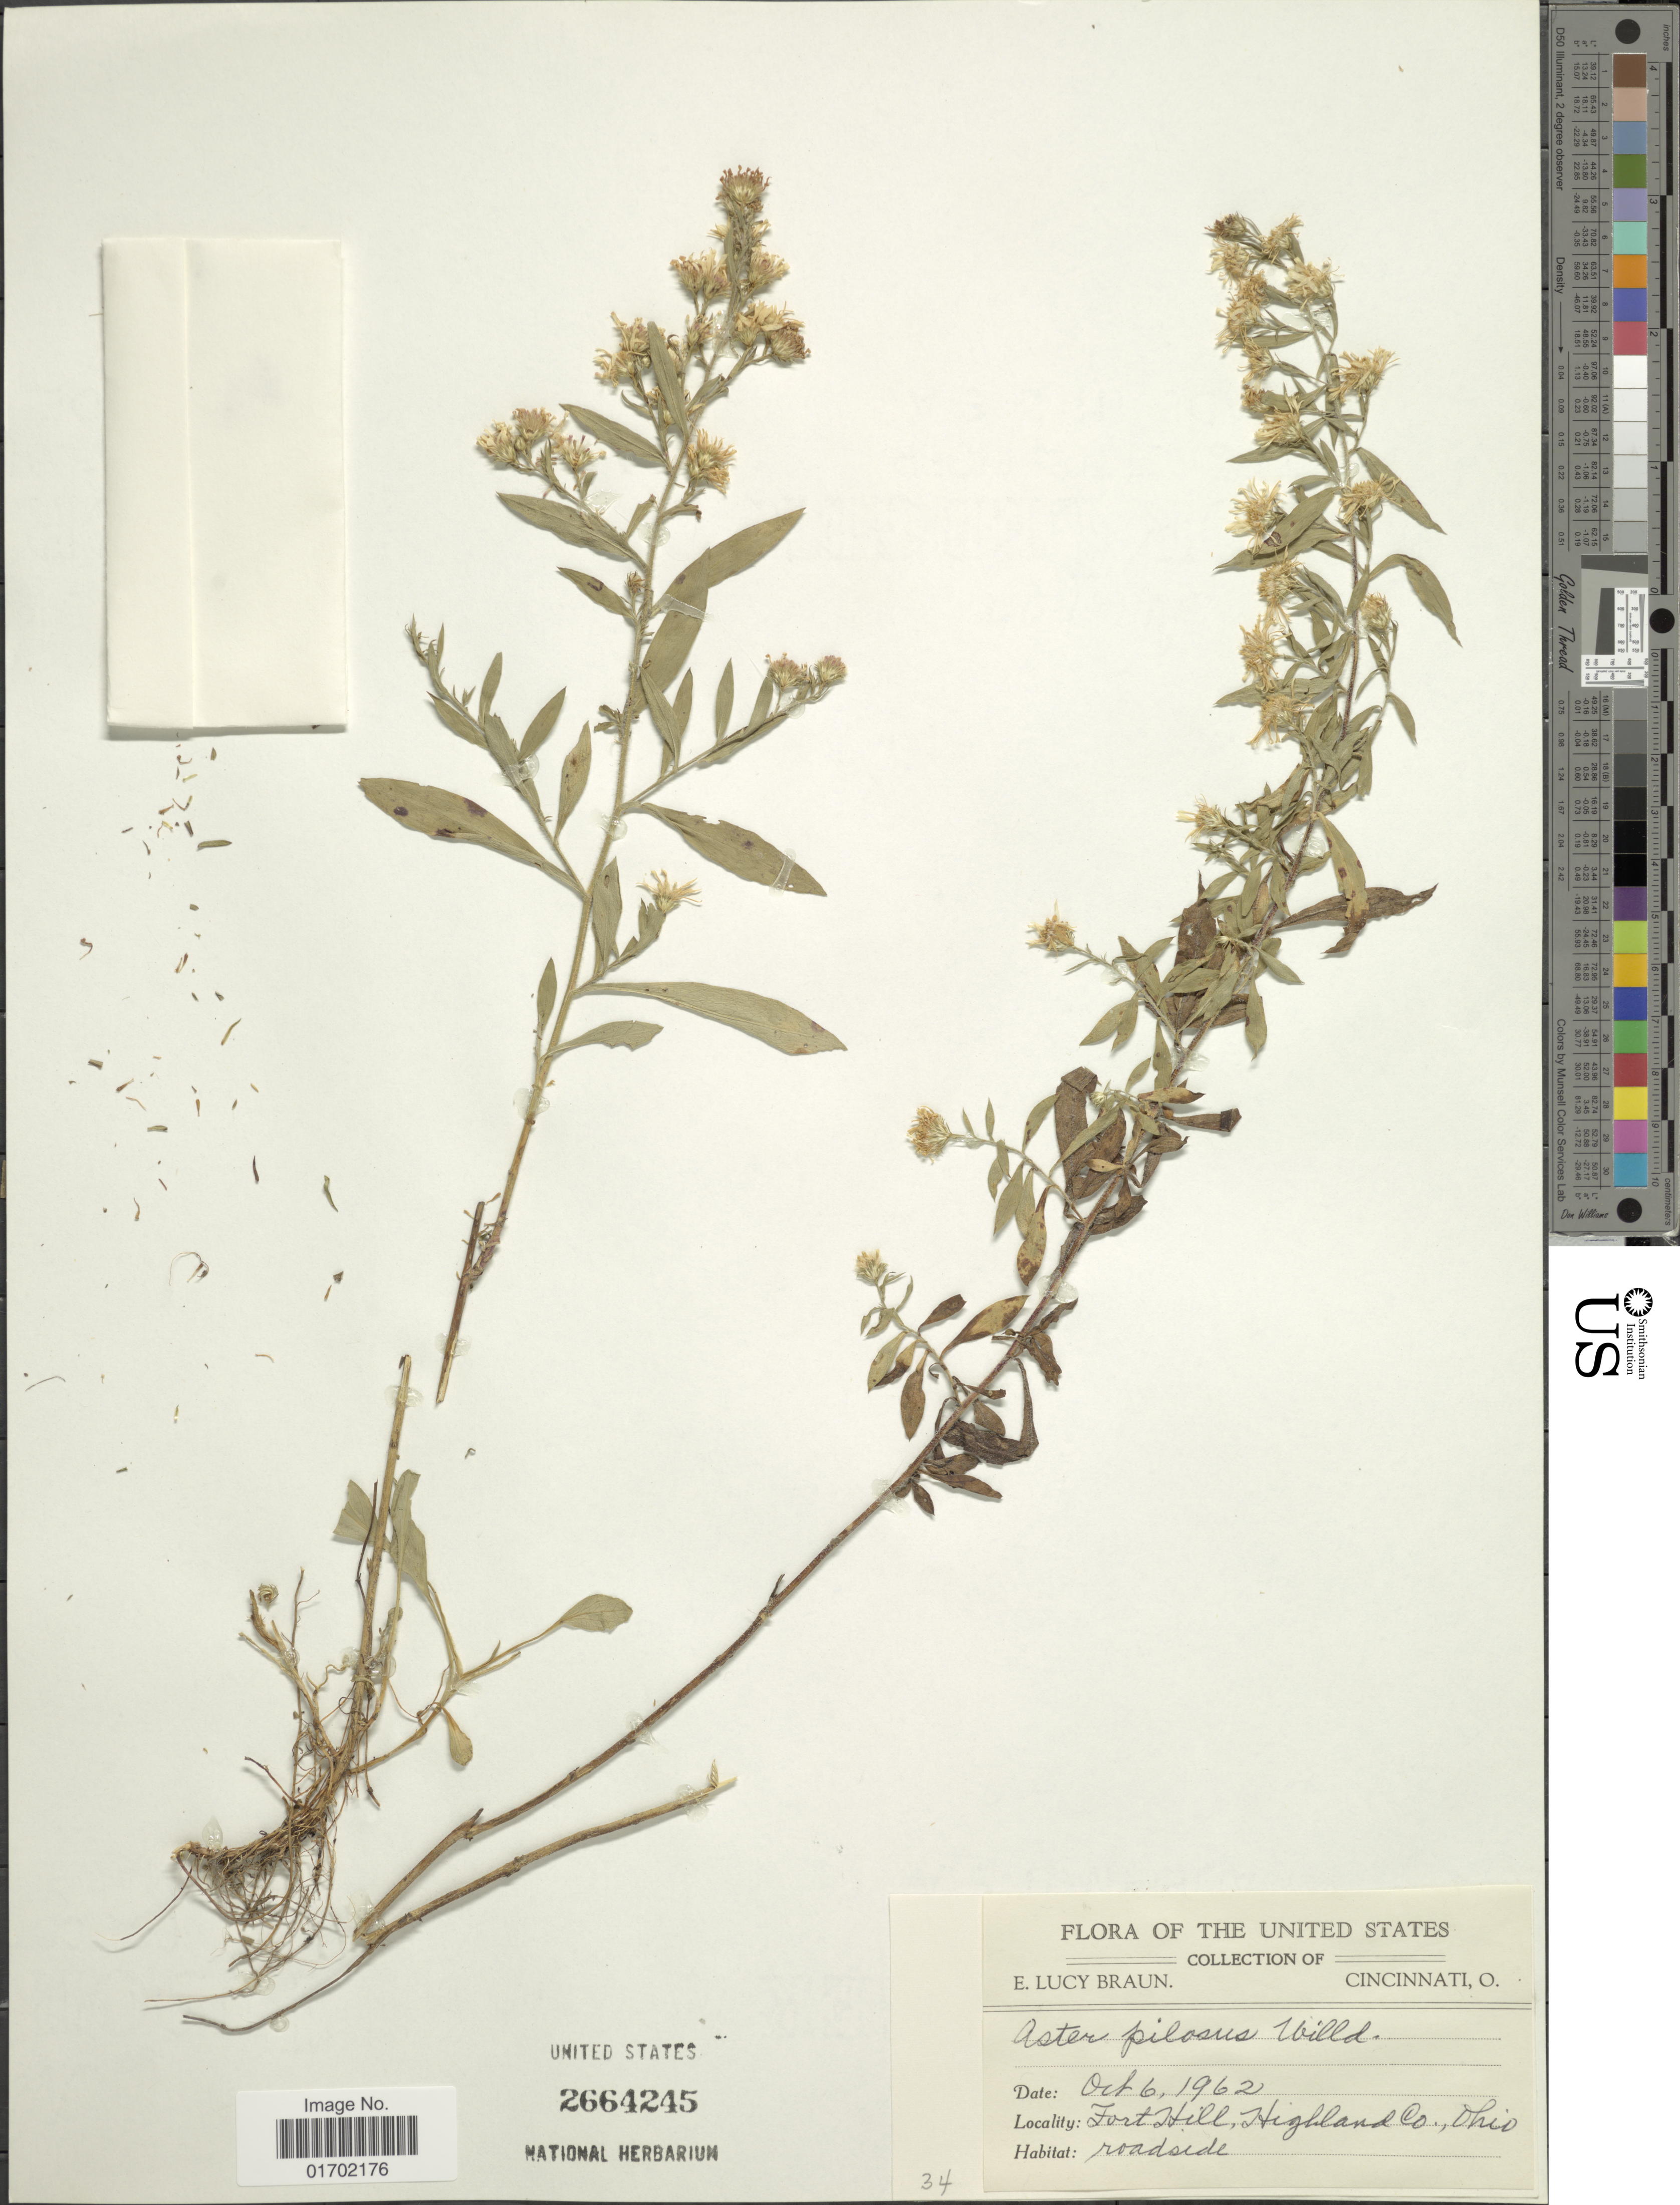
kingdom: Plantae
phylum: Tracheophyta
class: Magnoliopsida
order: Asterales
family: Asteraceae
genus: Symphyotrichum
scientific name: Symphyotrichum pilosum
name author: (Willd.) G.L. Nesom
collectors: E. L. Braun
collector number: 34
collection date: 1962-10-06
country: United States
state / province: Ohio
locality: United States, Fort Hill, Highland Co.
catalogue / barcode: US 2664245